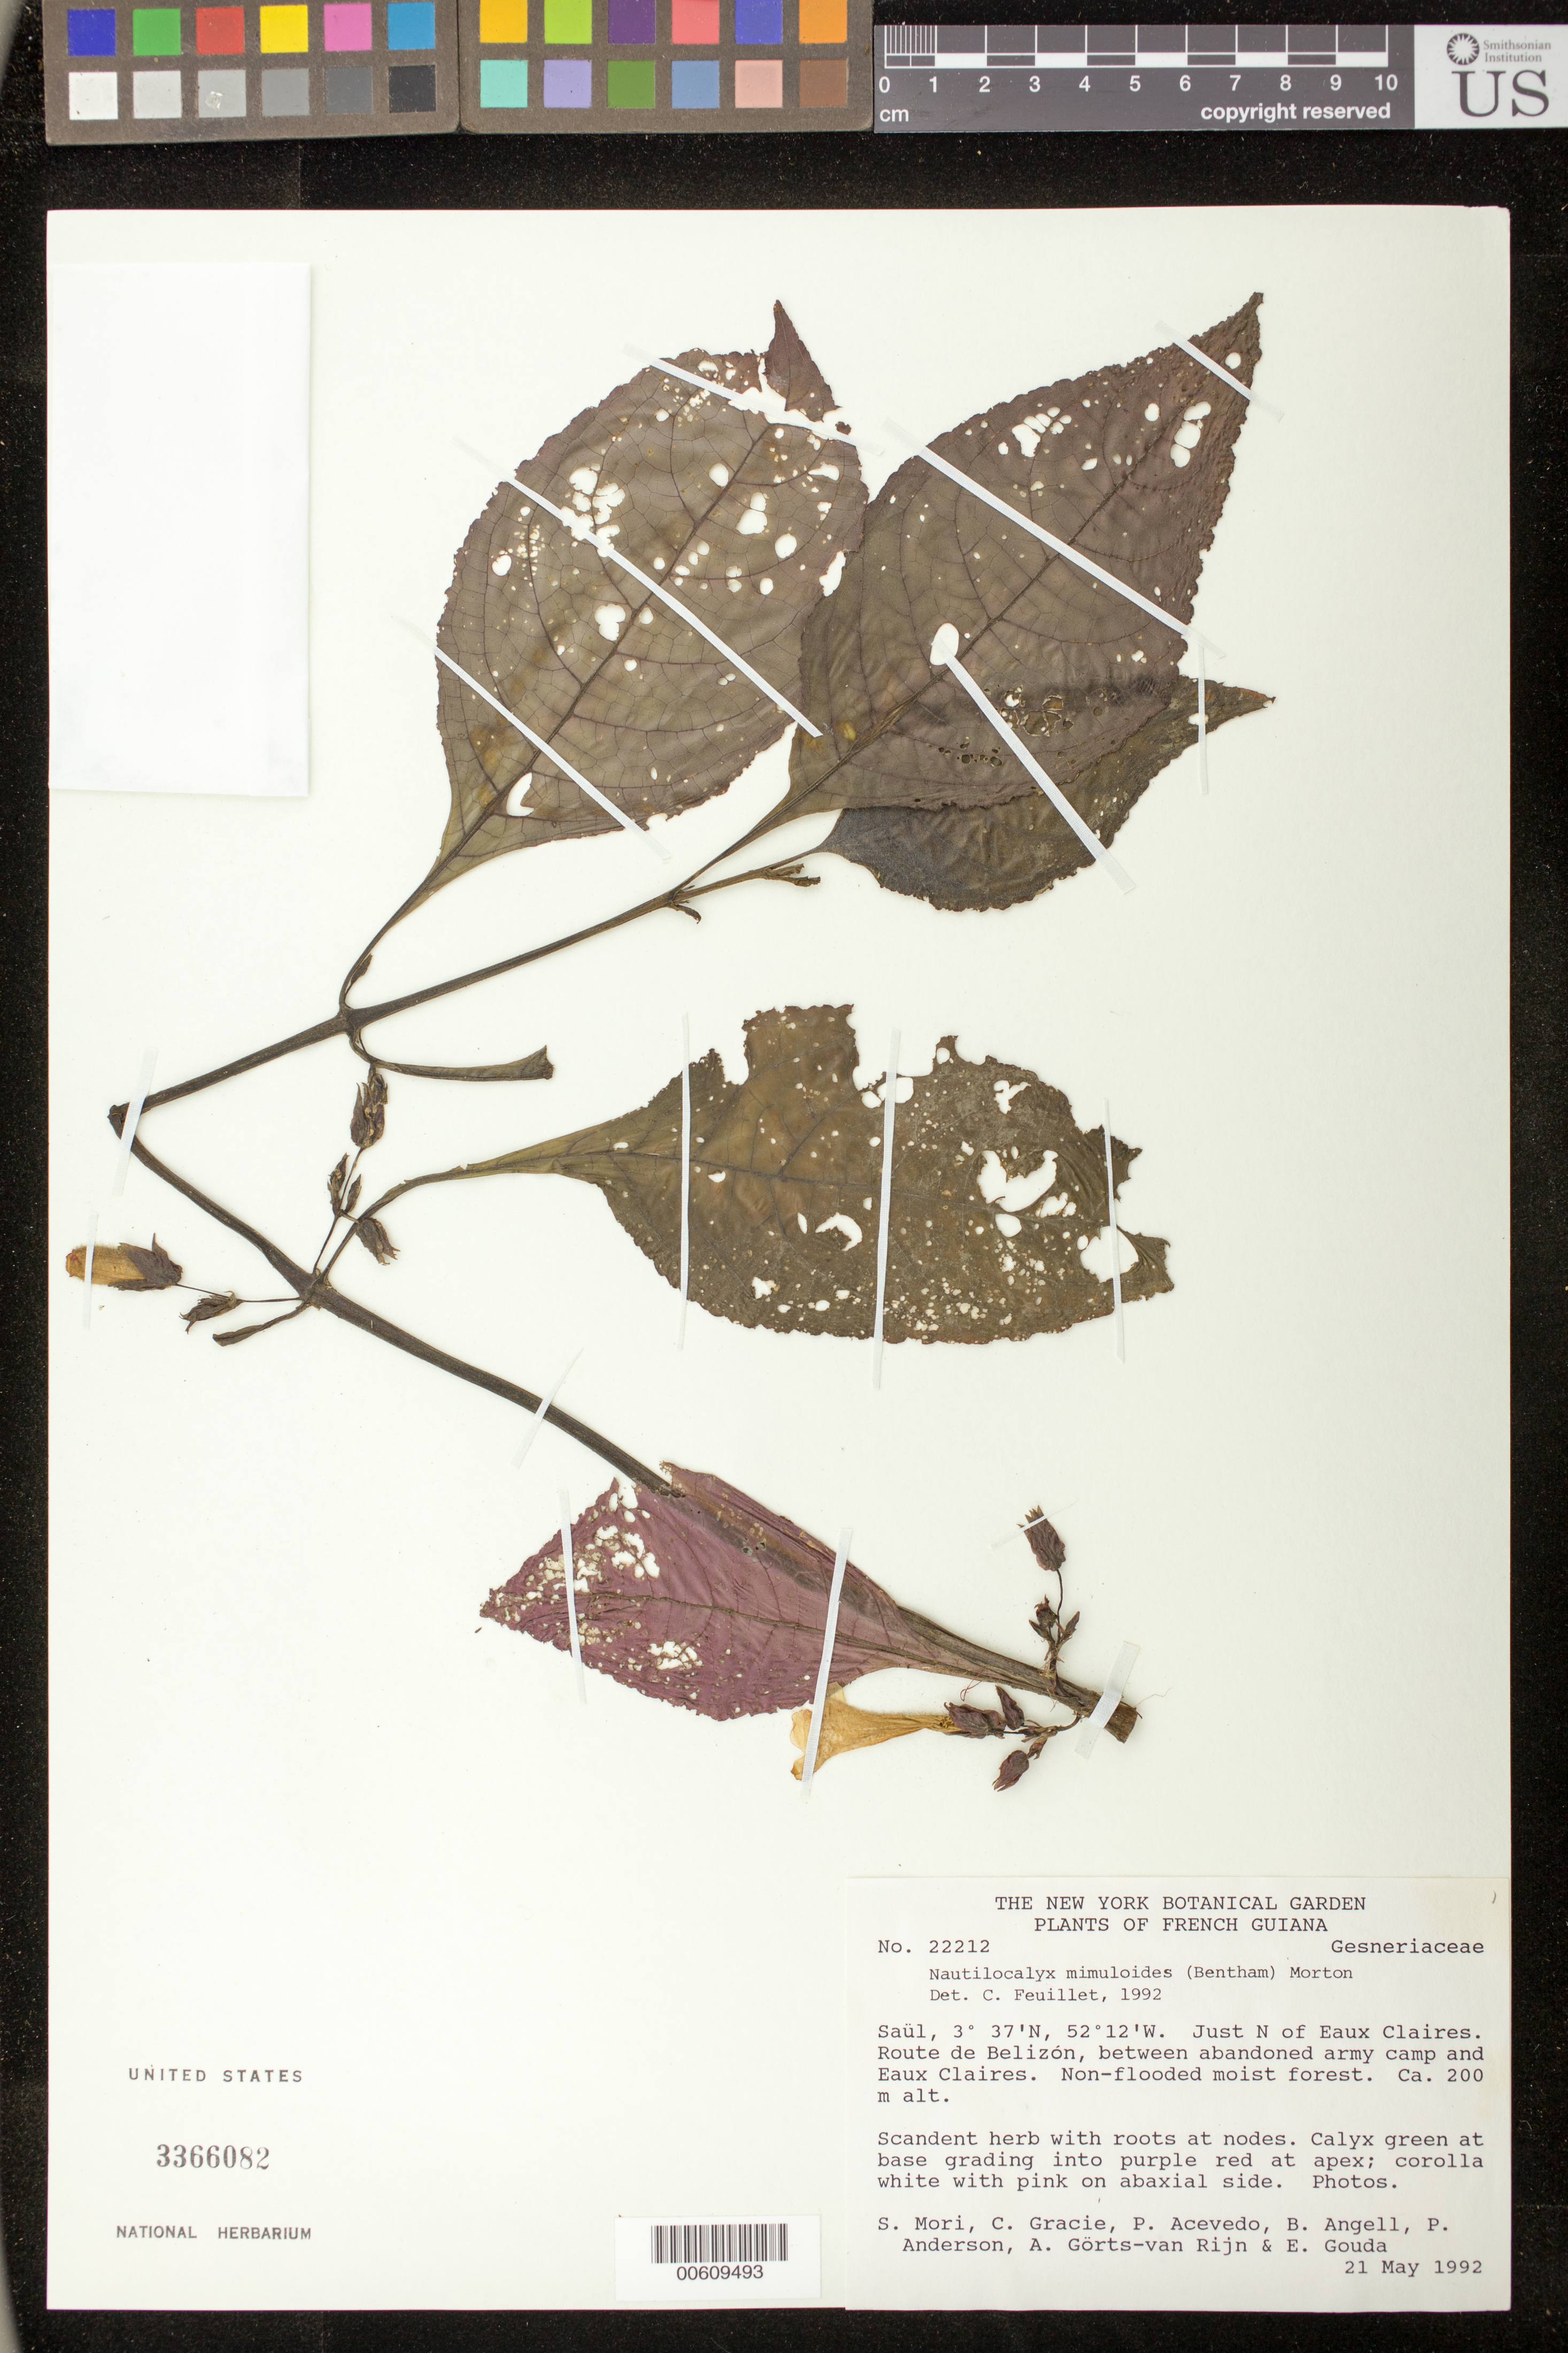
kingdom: Plantae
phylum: Tracheophyta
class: Magnoliopsida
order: Lamiales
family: Gesneriaceae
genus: Nautilocalyx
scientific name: Nautilocalyx mimuloides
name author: (Benth.) C.V. Morton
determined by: Skog, Laurence E.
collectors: S. Mori, C. A. Gracie, P. Acevedo-Rodr., Bobbi Angell, P. Anderson, A. .R. A. Görts-van Rijn & E. J. Gouda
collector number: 22212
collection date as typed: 21 May 1992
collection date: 1992-05-21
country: French Guiana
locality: Saül, just N of Eaux Claires, Route de Belizón, between abandoned army camp and Eaux Claires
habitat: Non-flooded moist forest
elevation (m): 200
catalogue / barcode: US 3366082